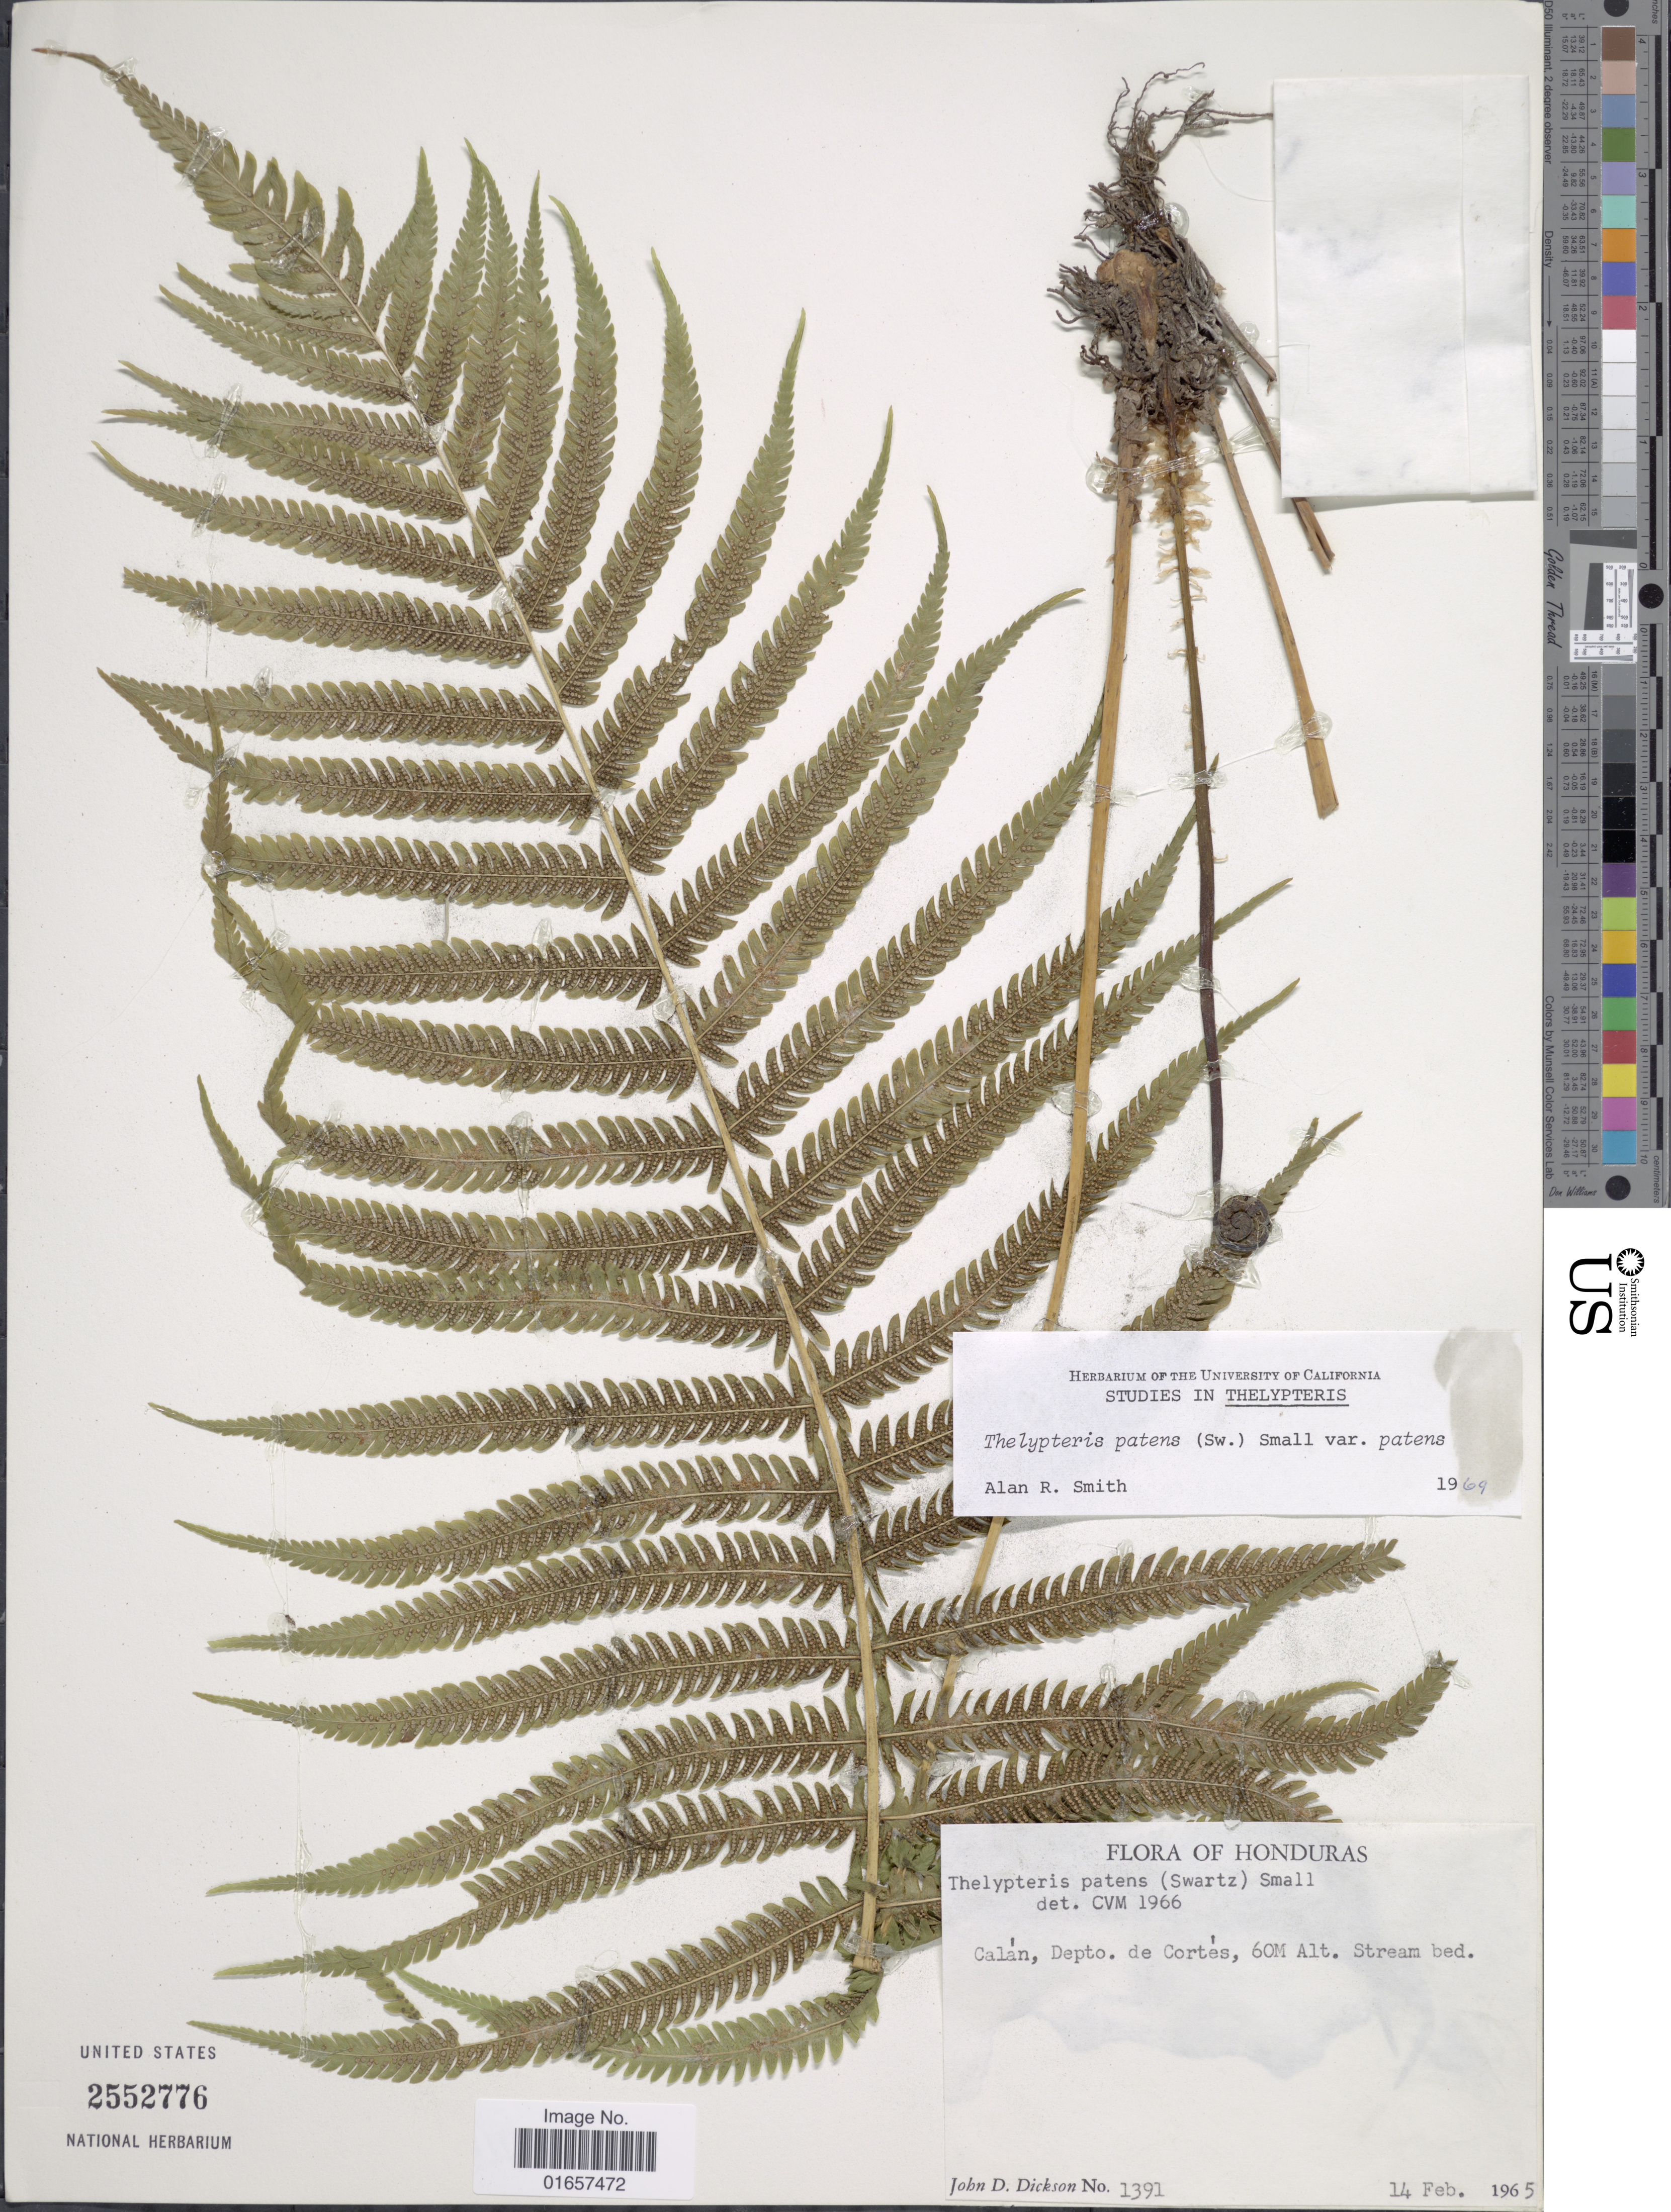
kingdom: Plantae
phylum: Tracheophyta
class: Polypodiopsida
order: Polypodiales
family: Thelypteridaceae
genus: Christella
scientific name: Christella patens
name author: (Sw.) Holttum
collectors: J. Dickson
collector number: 1391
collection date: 1965-02-14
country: Honduras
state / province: Cortés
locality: Honduras, Calán, Depto. de Cortés.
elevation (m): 60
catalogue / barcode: US 2552776